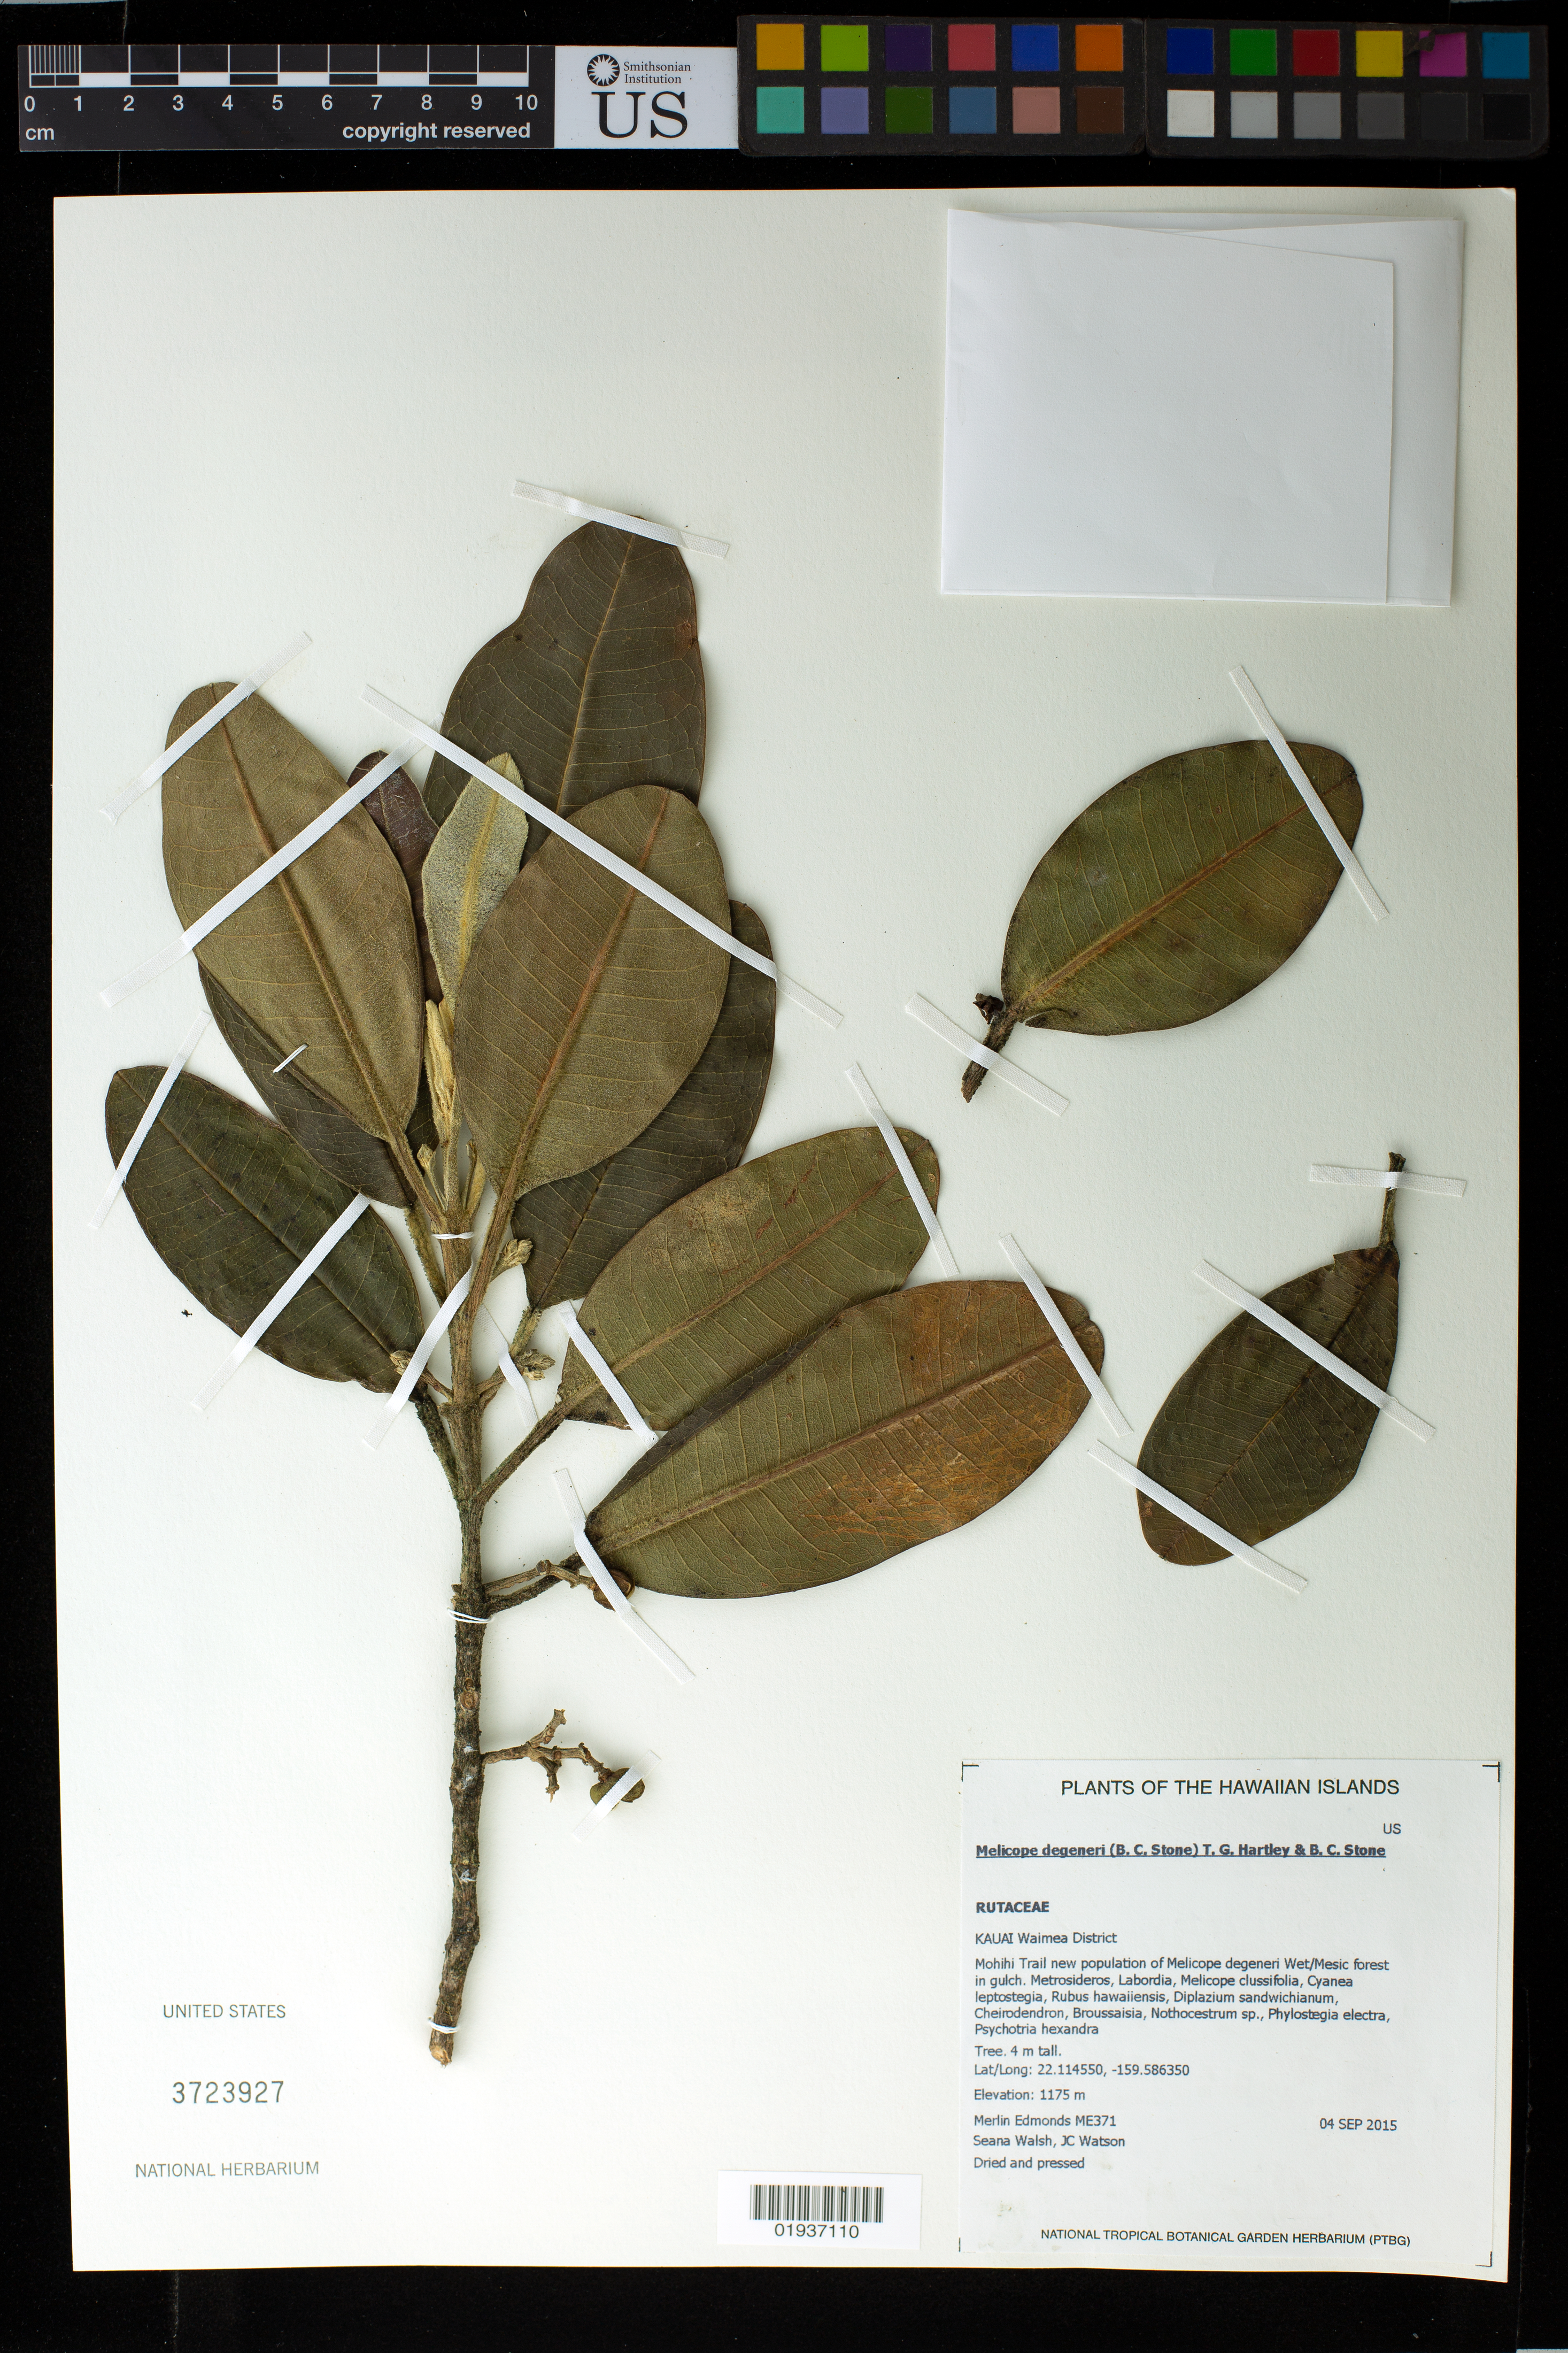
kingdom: Plantae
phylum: Tracheophyta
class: Magnoliopsida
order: Sapindales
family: Rutaceae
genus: Melicope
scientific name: Melicope degeneri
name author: (B.C. Stone) T.G. Hartley & B.C. Stone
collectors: M. Edmonds, S. Walsh & J. Watson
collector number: ME371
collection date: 2015-09-04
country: United States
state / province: Hawaii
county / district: Kauai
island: Kaua'i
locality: Waimea District, Mohihi Trail.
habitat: Wet/Mesic forest in gulch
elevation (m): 1175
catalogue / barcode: US 3723927